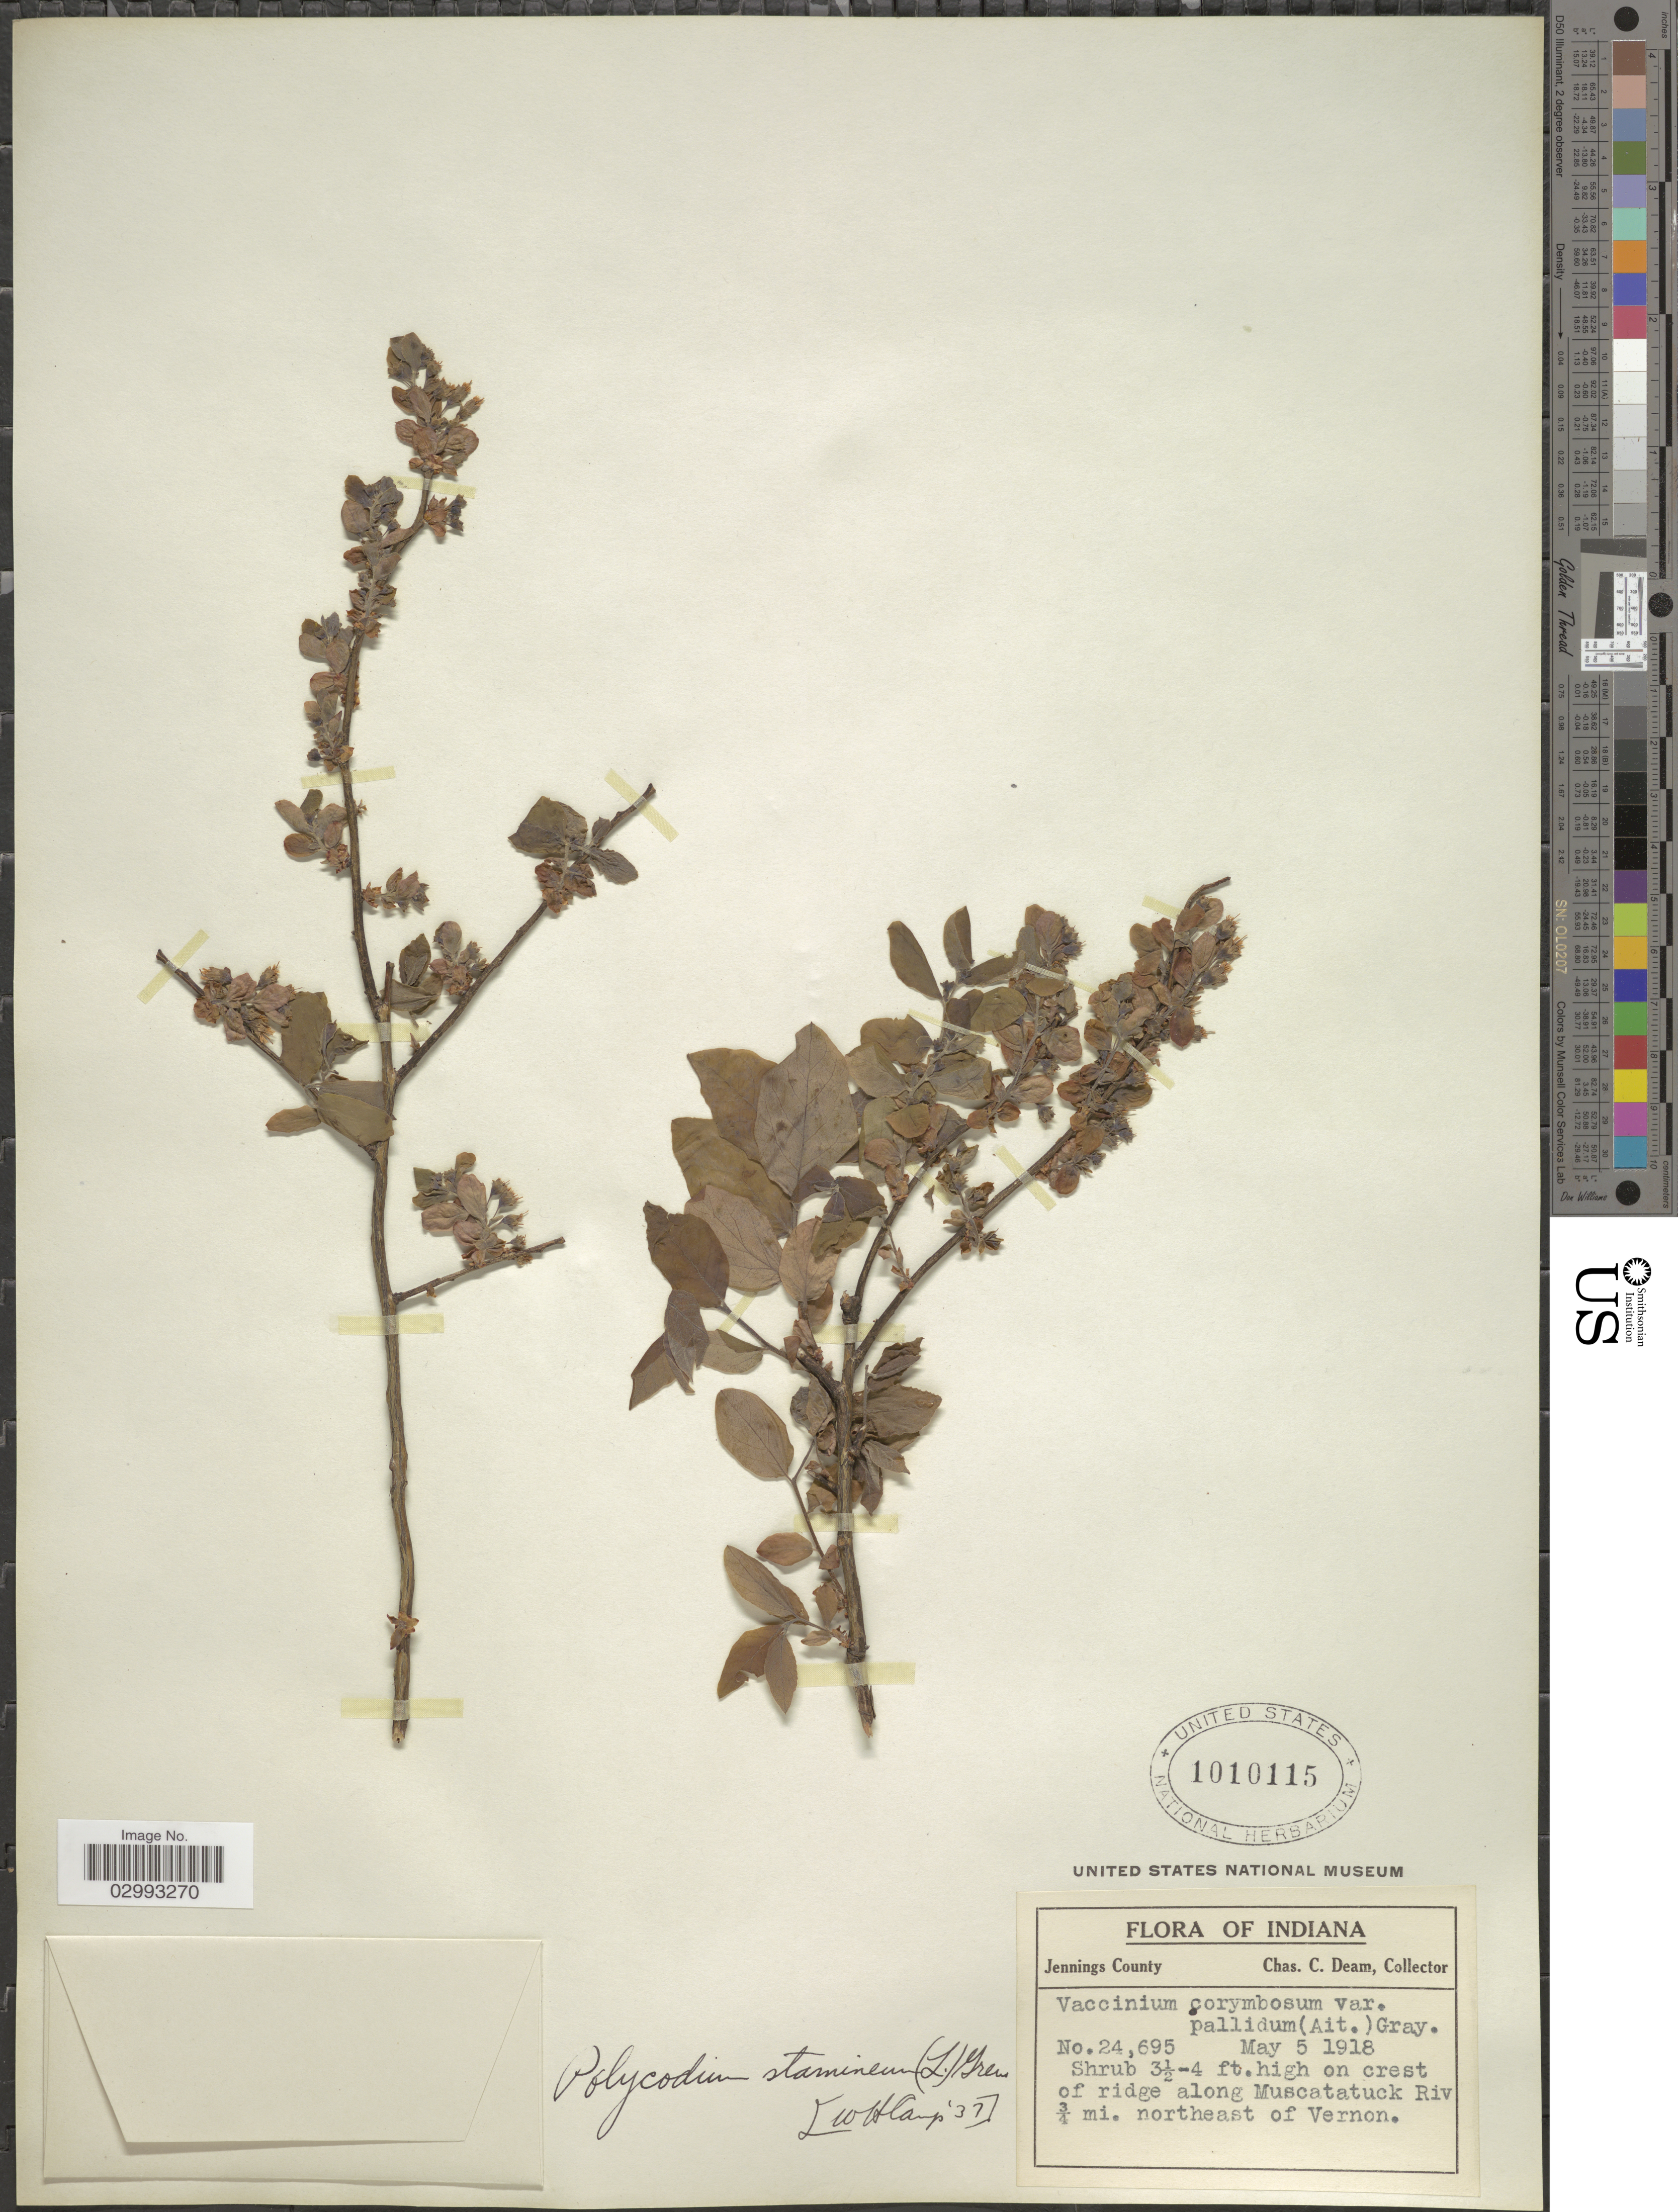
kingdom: Plantae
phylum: Tracheophyta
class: Magnoliopsida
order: Ericales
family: Ericaceae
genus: Polycodium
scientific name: Polycodium stamineum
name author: (L.) Greene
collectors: C. C. Deam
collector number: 24695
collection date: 1918-05-05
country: United States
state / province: Indiana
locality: Jennings County, on crest of ridge along Muscatatuck Riv ¾ mi. northeast of Vernon.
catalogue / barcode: US 1010115